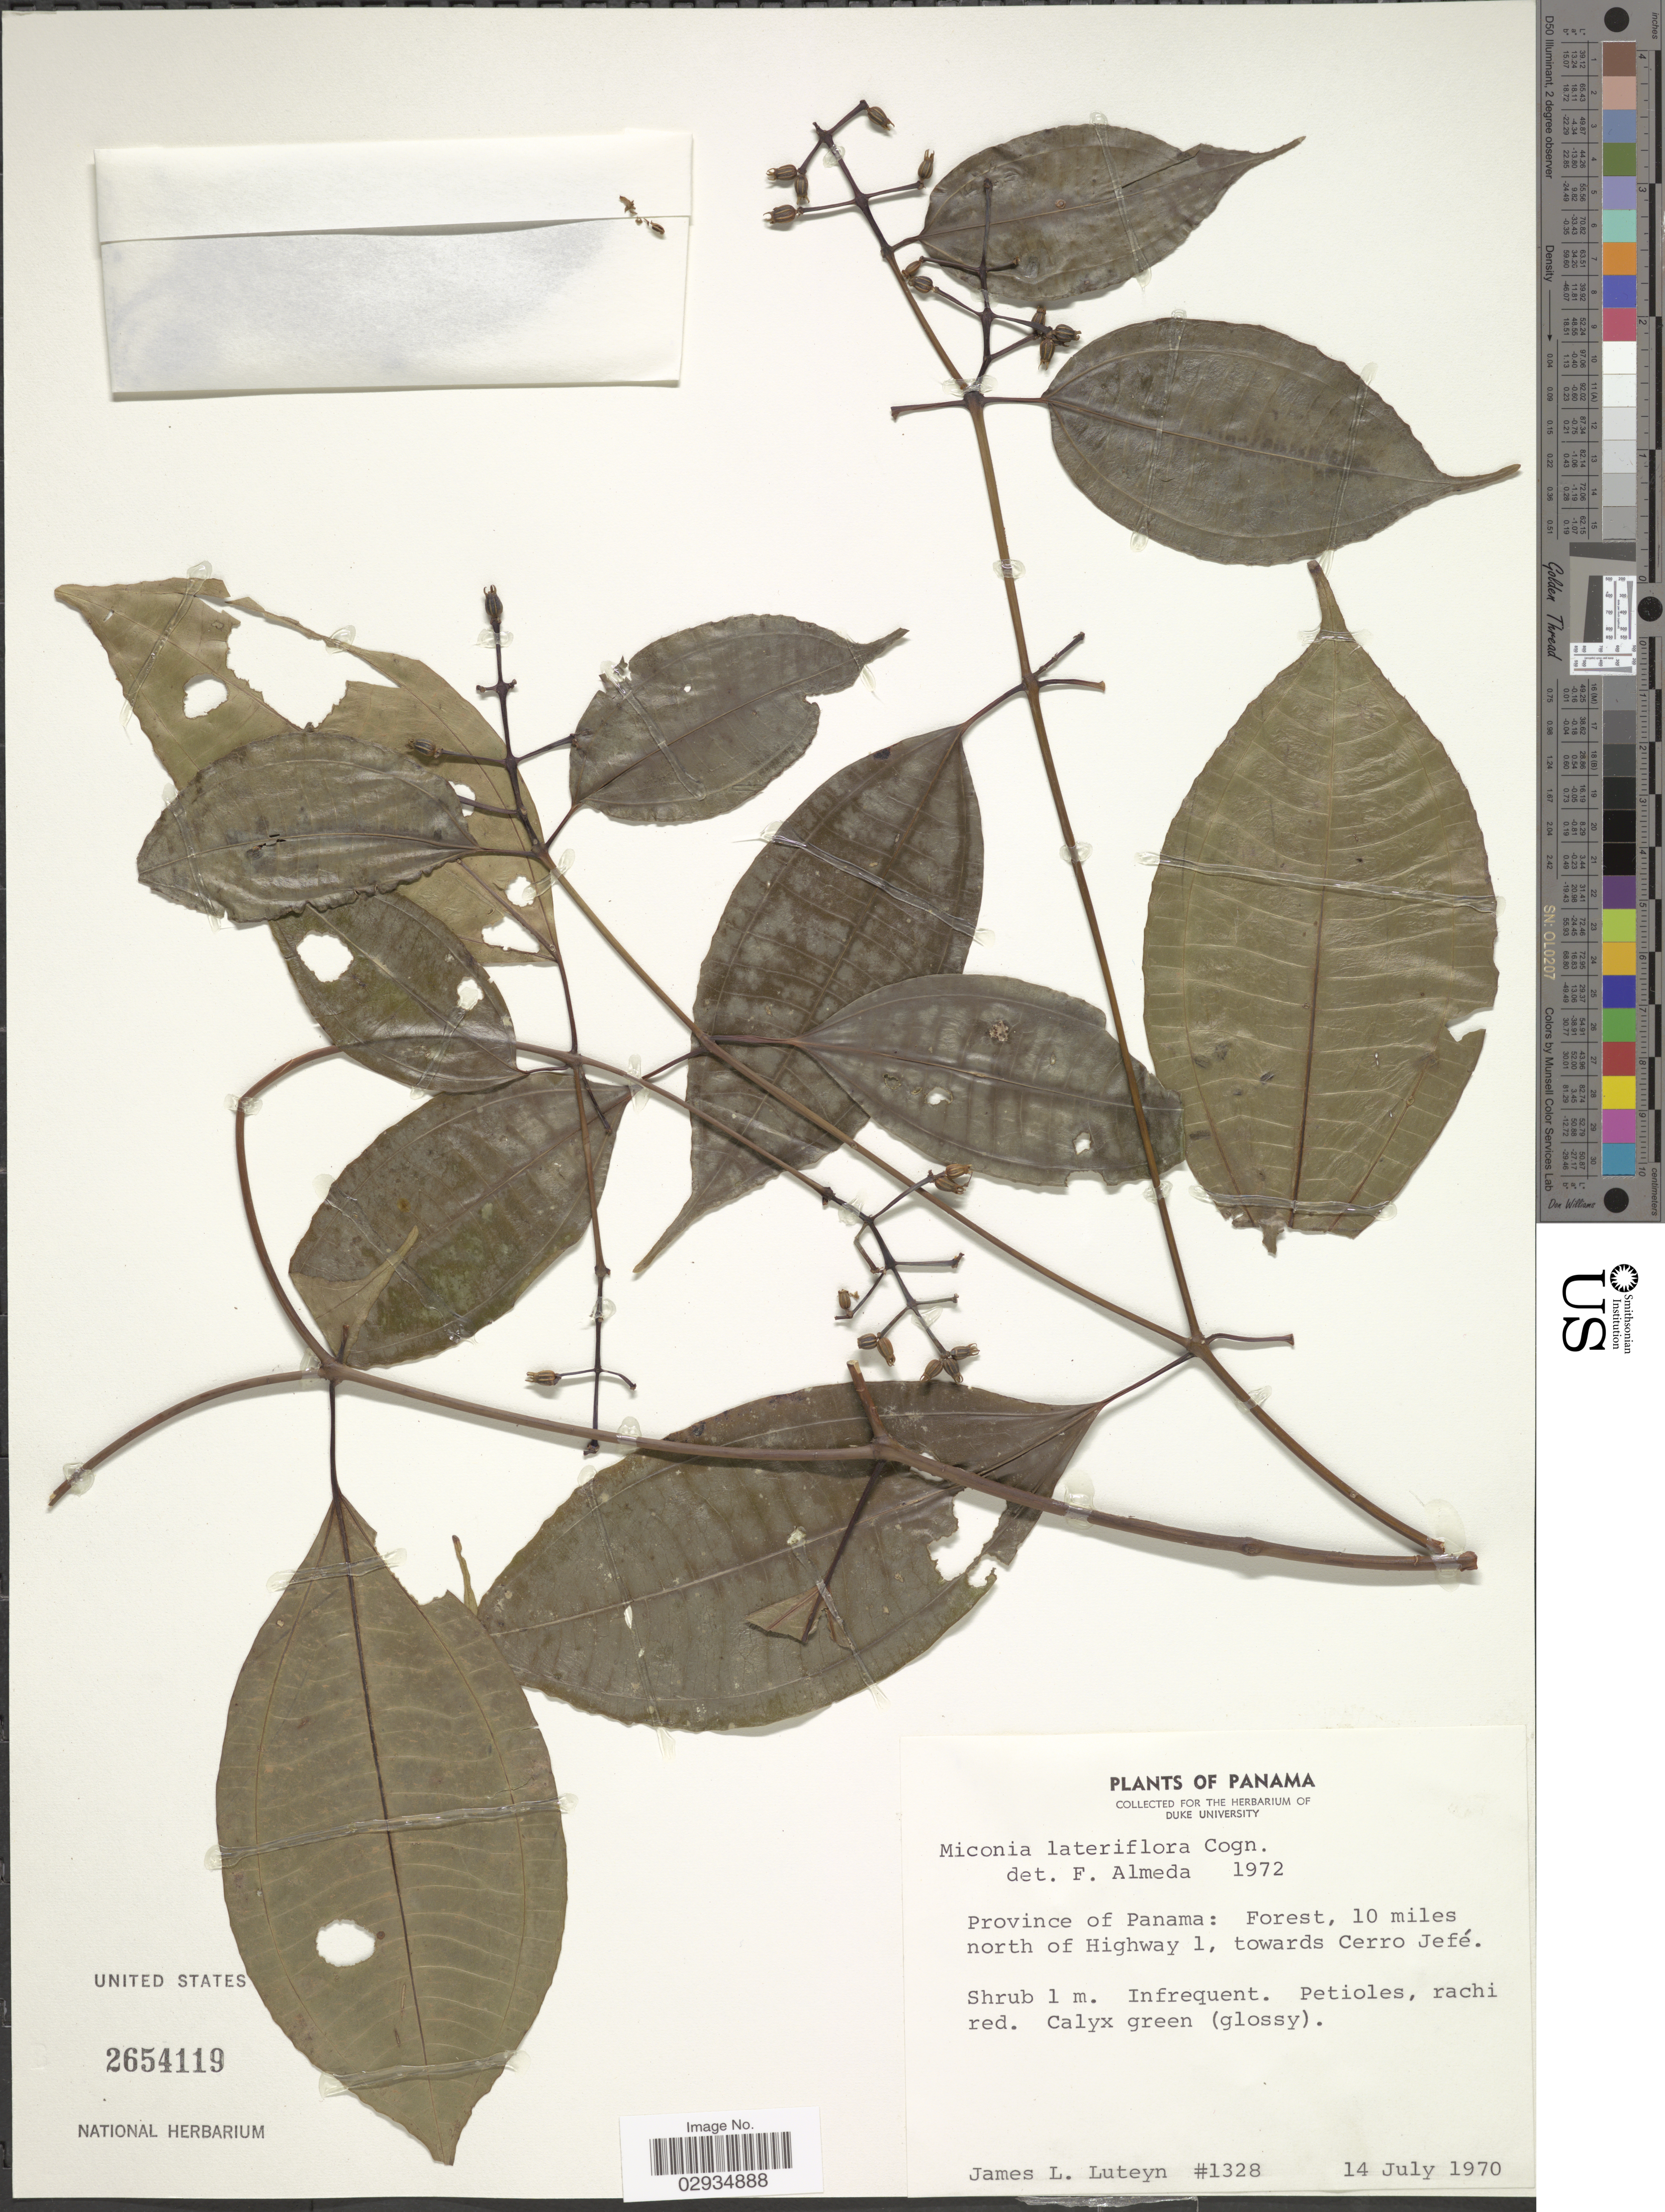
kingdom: Plantae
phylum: Tracheophyta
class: Magnoliopsida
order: Myrtales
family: Melastomataceae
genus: Miconia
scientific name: Miconia lateriflora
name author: Cogn.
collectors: J. L. Luteyn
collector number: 1328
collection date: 1970-07-14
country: Panama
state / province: Panamá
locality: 10 miles north of Highway 1, towards Cerro Jefé.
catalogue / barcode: US 2654119